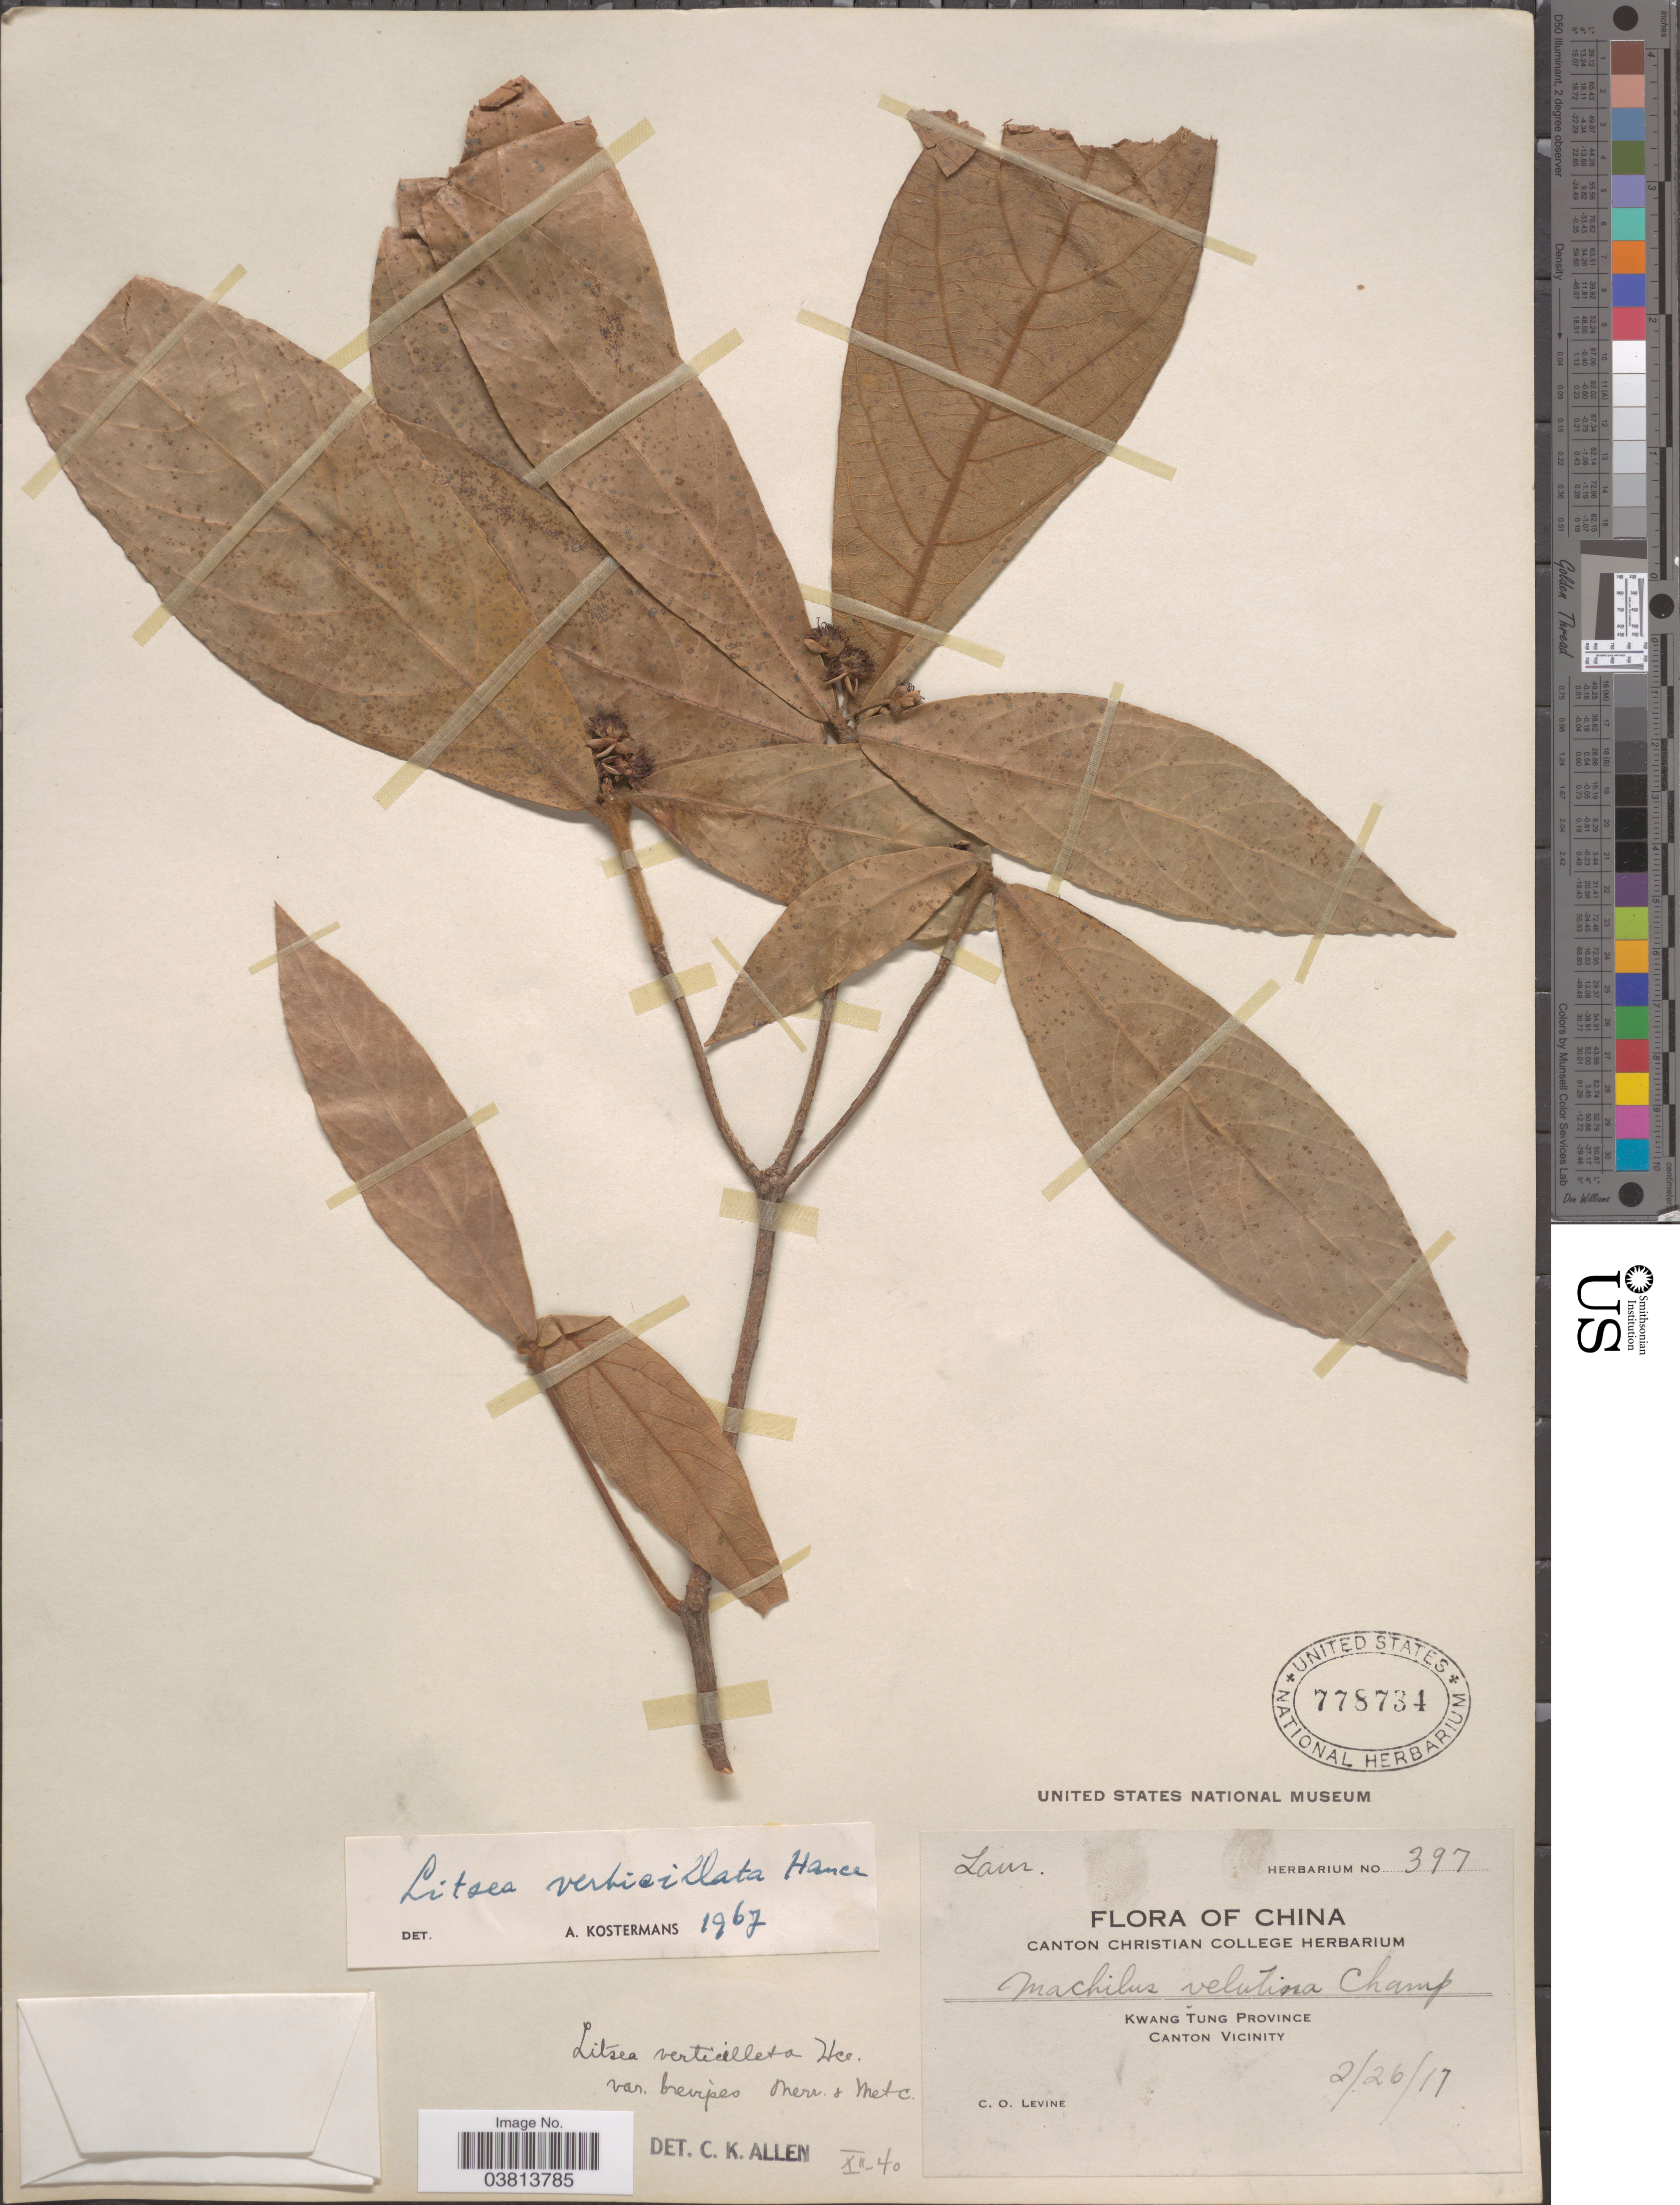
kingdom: Plantae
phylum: Tracheophyta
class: Magnoliopsida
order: Laurales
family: Lauraceae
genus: Litsea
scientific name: Litsea verticillata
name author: S. Vidal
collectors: C. O. Levine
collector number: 397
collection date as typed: Transcribed d/m/y: 26/2/17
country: China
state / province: Guangdong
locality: Kwang Tung Province. Canton Vicinity.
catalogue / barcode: US 778734